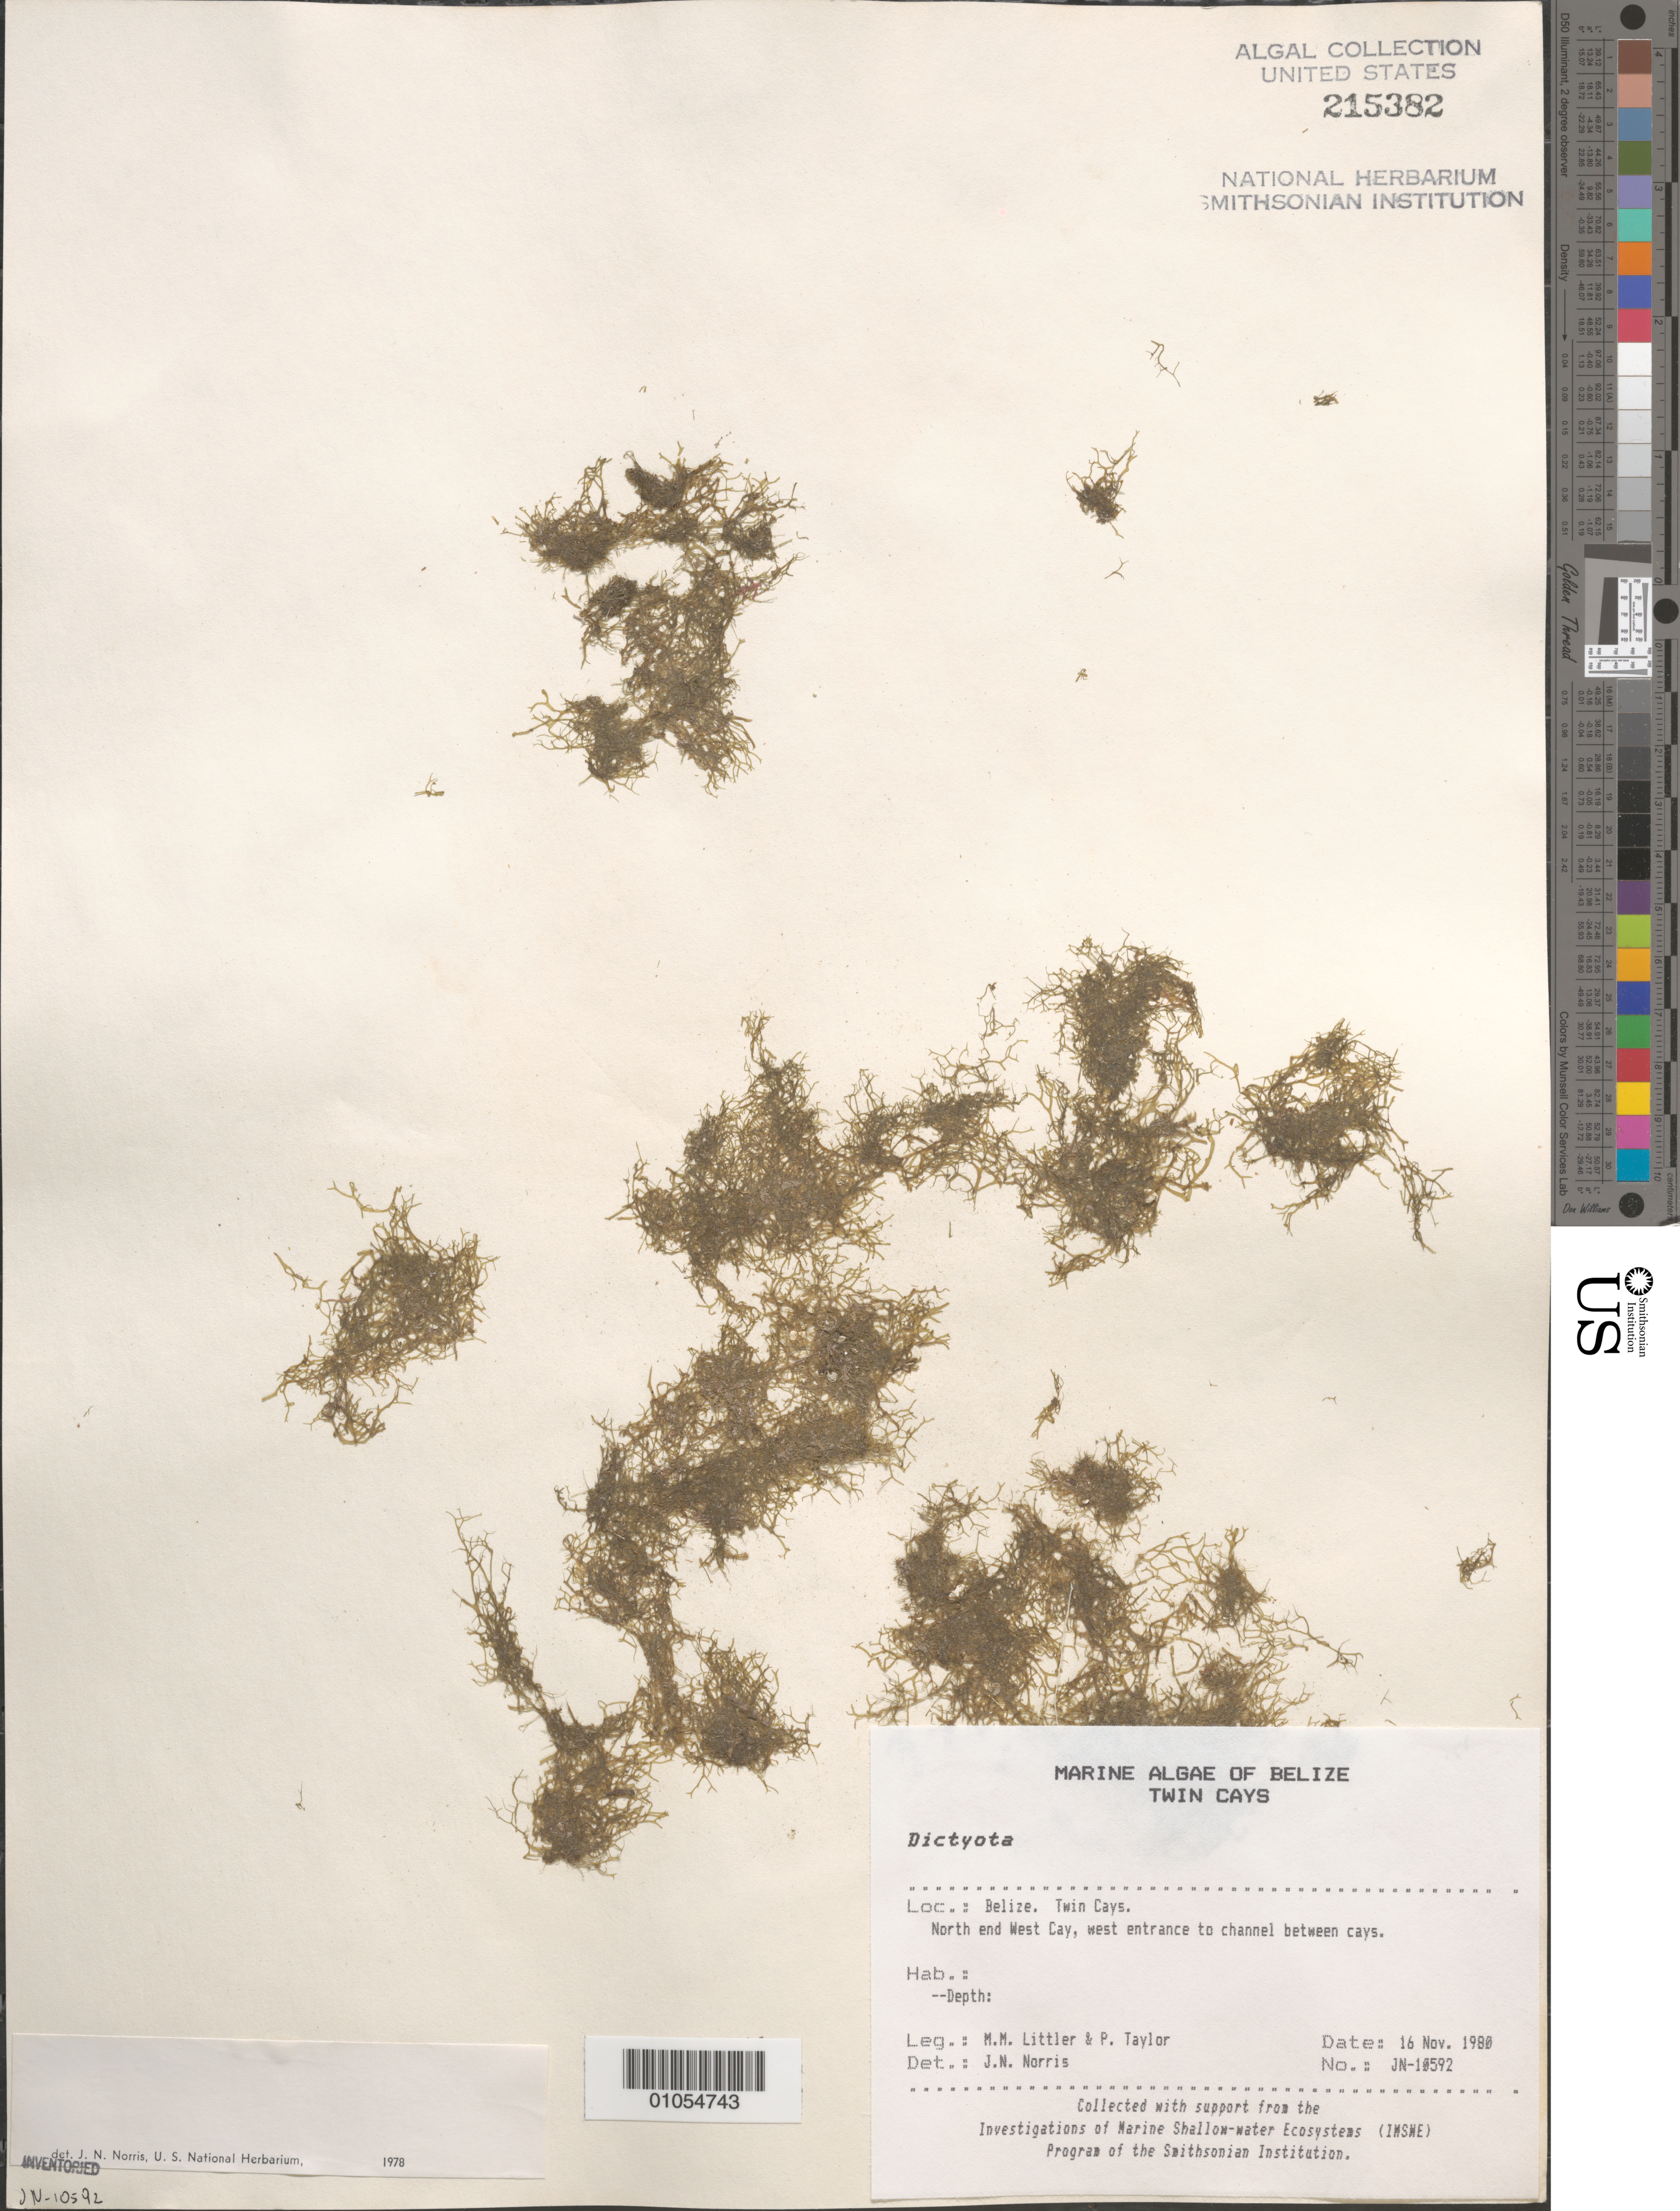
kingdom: Chromista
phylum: Ochrophyta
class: Phaeophyceae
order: Dictyotales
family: Dictyotaceae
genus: Dictyota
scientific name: Dictyota sp.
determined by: Norris, James N.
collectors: M. M. Littler & P. R. Taylor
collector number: JN-10592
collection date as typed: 16 Nov 1980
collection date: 1980-11-16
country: Belize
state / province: Stann Creek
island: West Cay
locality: North end of West Cay, west entrance to channel between cays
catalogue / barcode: US 215382